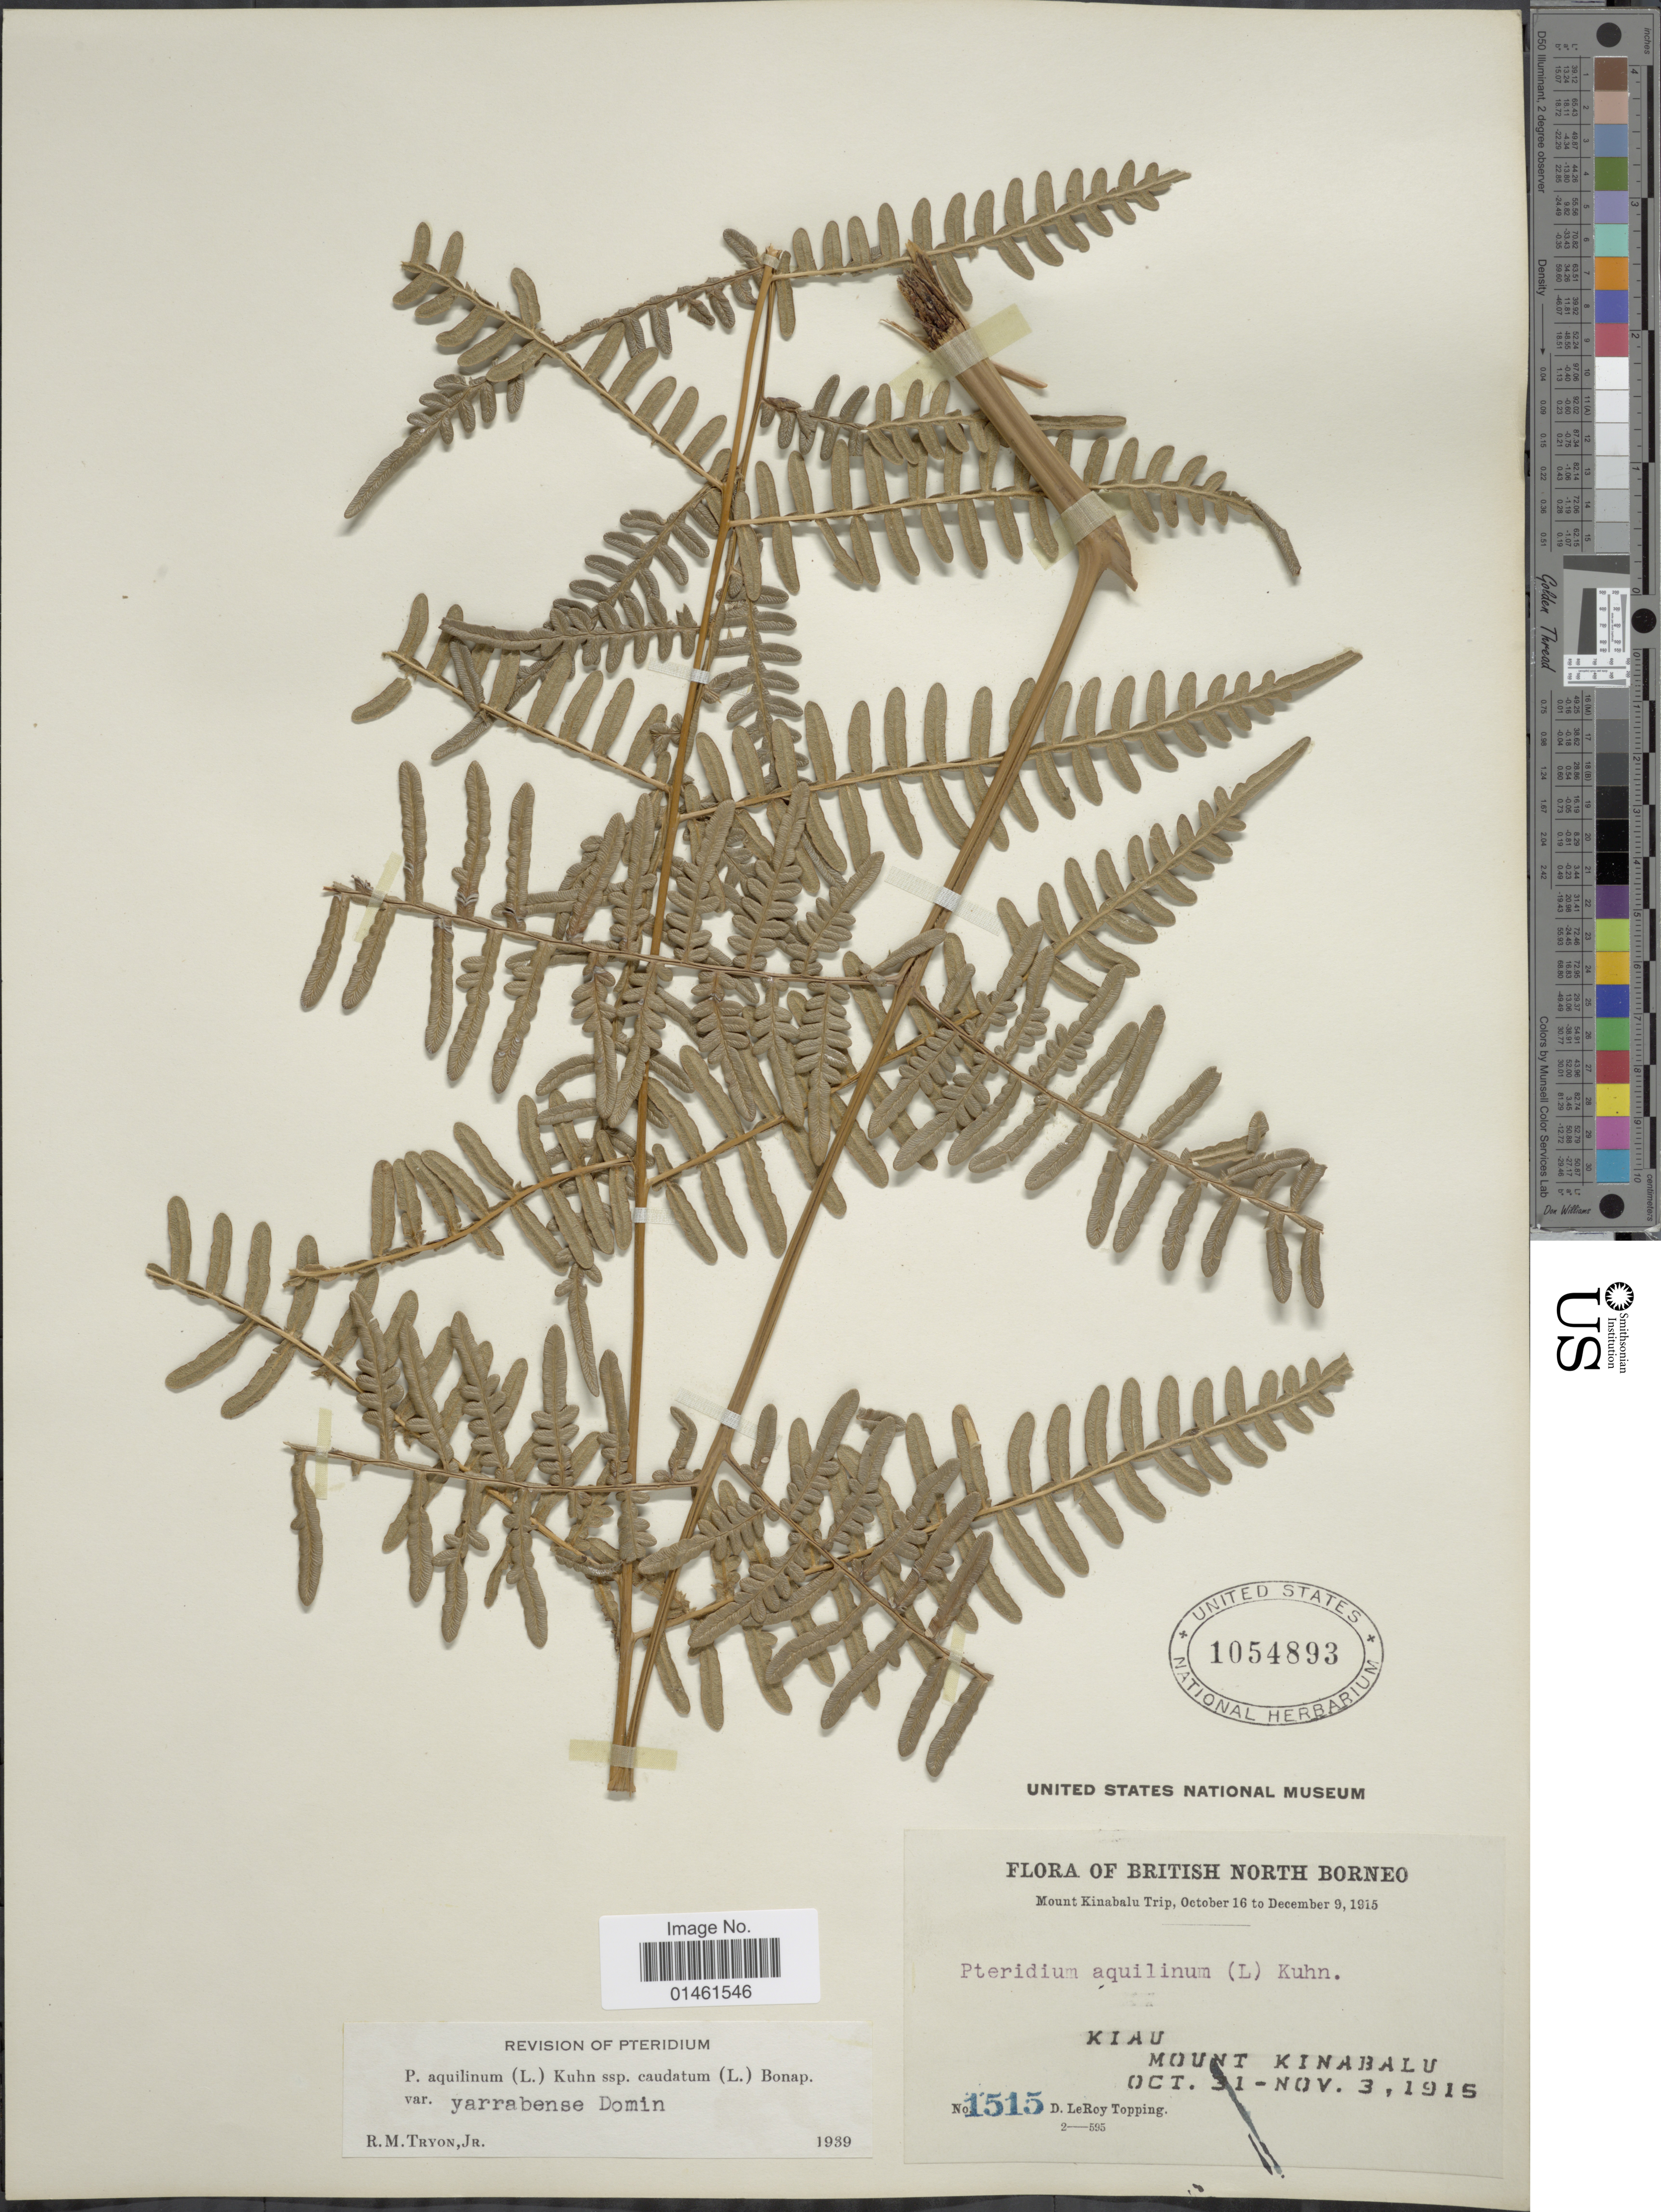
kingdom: Plantae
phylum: Tracheophyta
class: Polypodiopsida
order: Polypodiales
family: Dennstaedtiaceae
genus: Pteridium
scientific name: Pteridium aquilinum var. yarrabense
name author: Domin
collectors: D. L. Topping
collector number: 1515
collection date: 1915-10-31/1915-11-03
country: Malaysia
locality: British North Borneo, Kiau, Mount Kinabalu,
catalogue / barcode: US 1054893